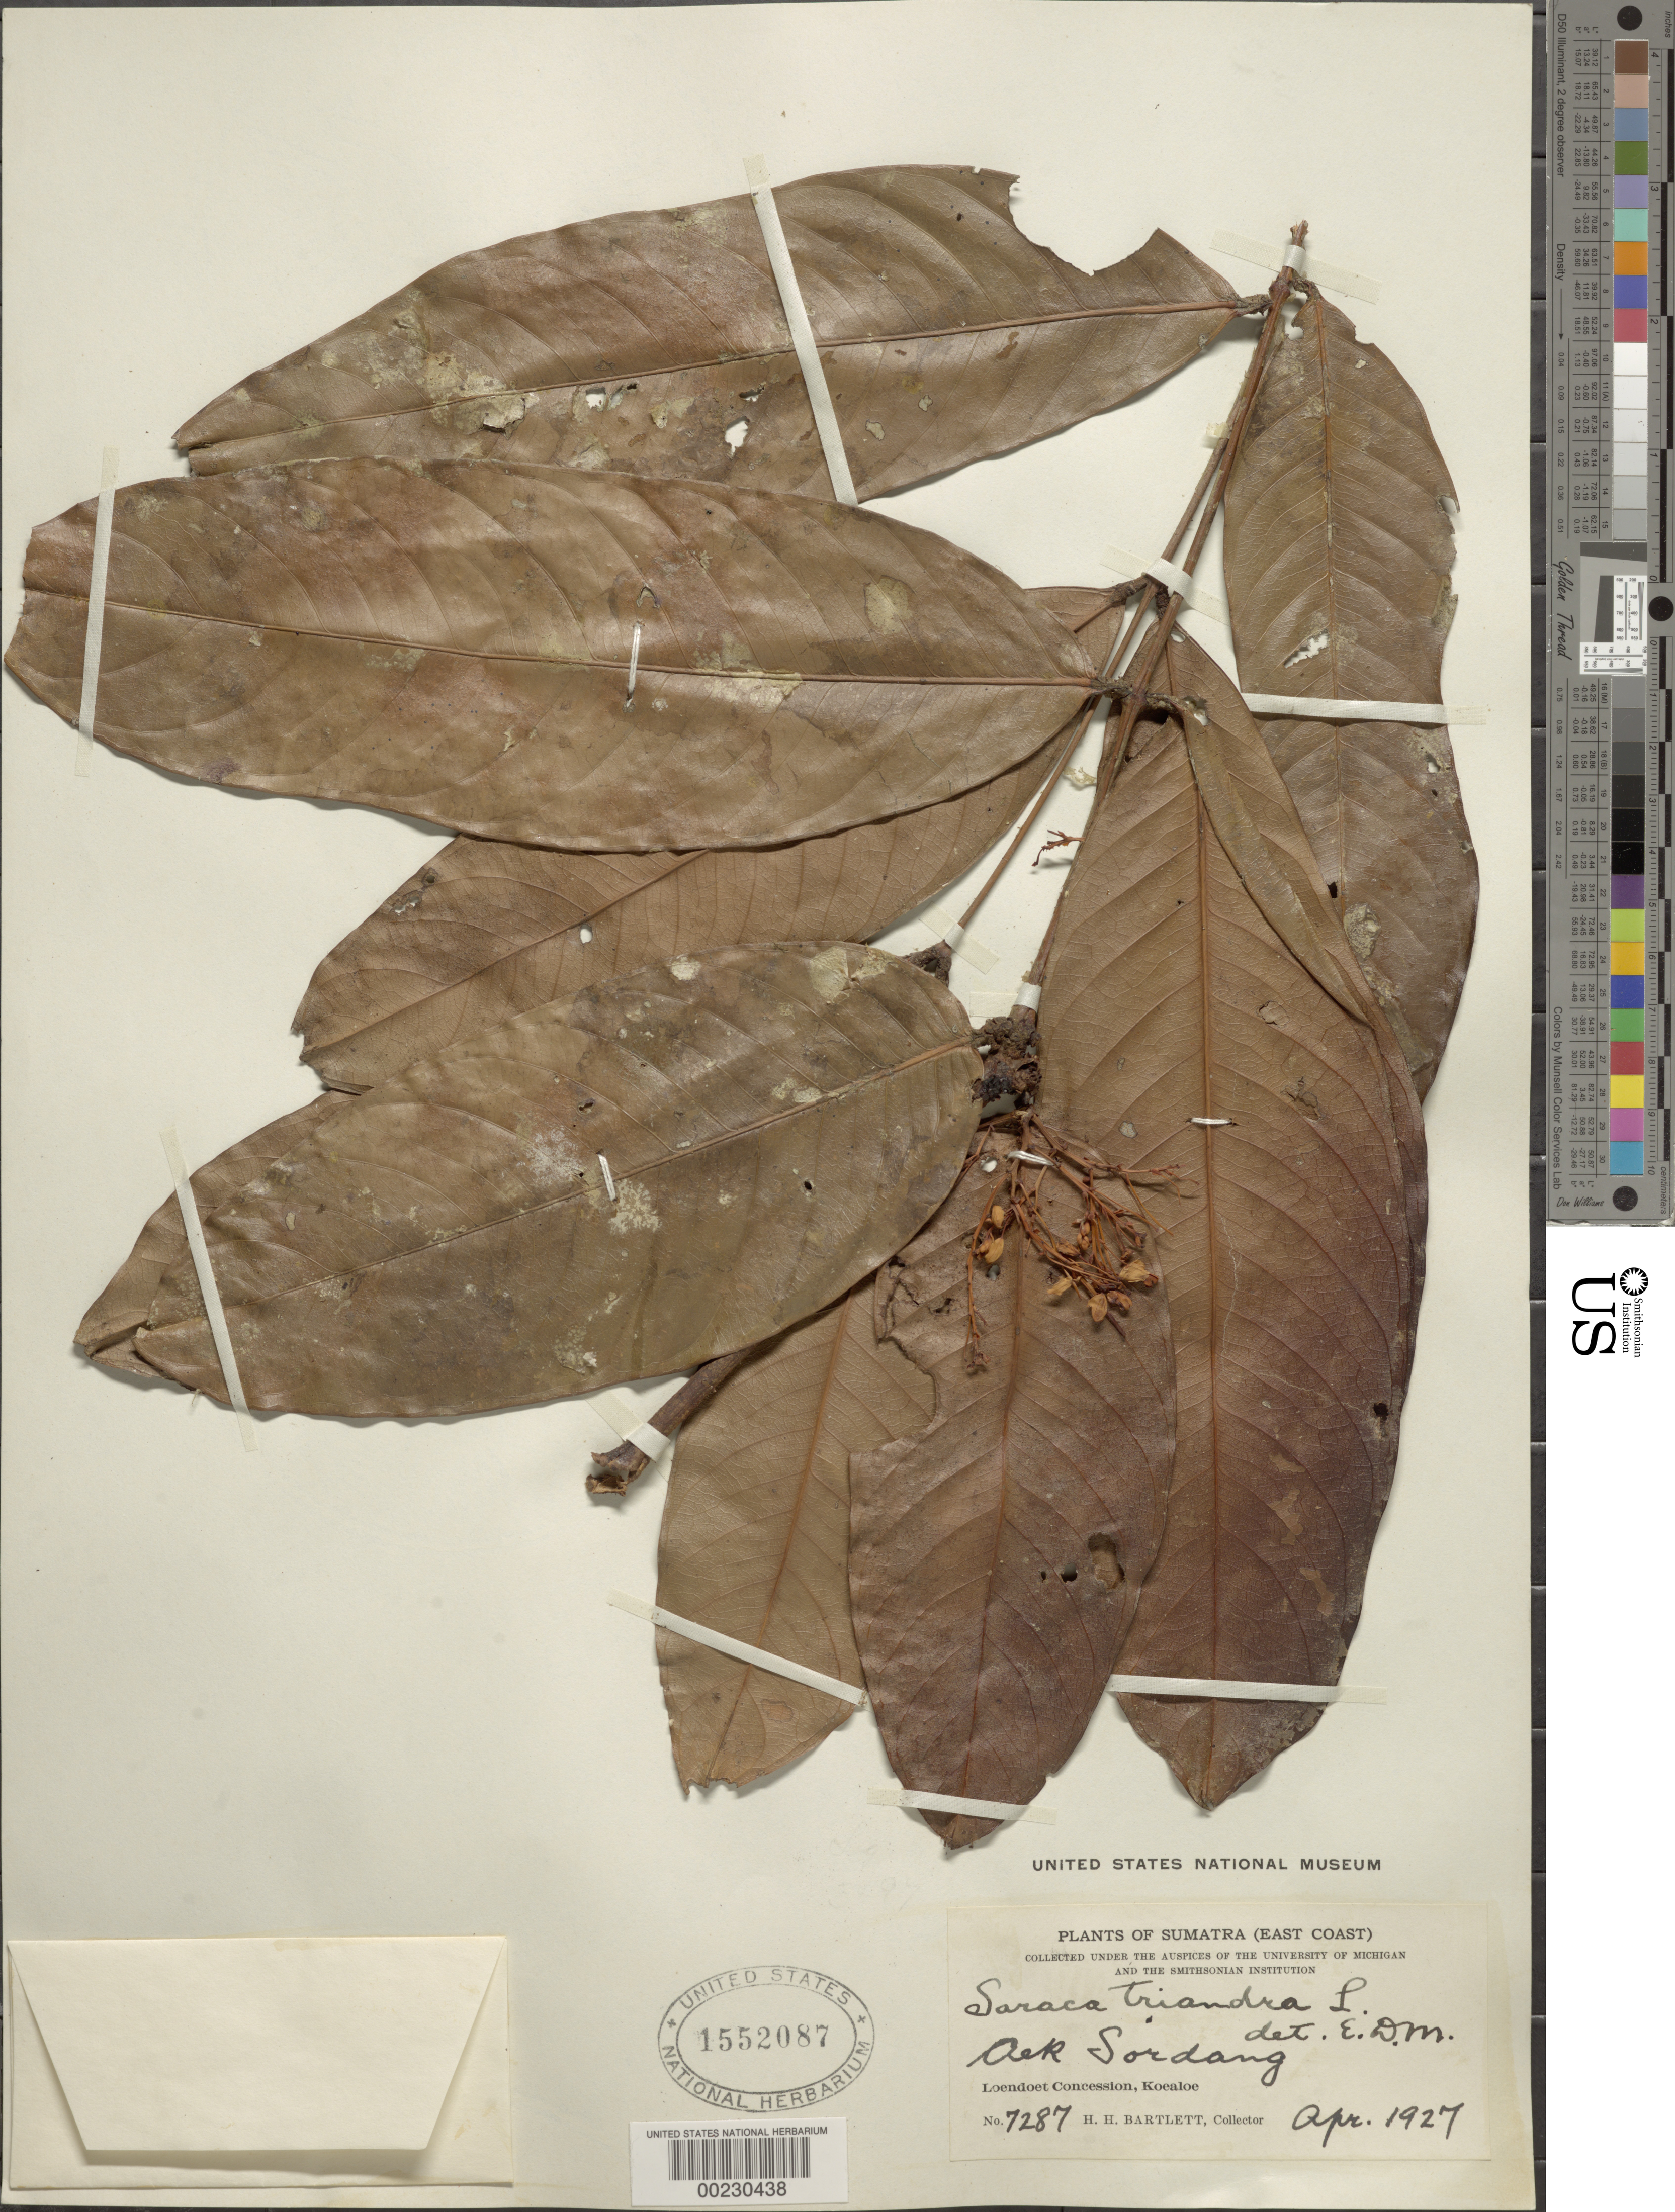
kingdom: Plantae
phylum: Tracheophyta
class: Magnoliopsida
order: Fabales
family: Fabaceae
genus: Saraca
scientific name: Saraca declinata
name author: (J.G. Jack) Miq.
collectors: H. H. Bartlett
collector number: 7287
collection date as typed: Apr 1927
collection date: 1927-04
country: Indonesia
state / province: Sumatra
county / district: Sumatera Utara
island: Sumatra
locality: Aek Sordang; Loendoet Concession, Koealoe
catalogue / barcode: US 1552087